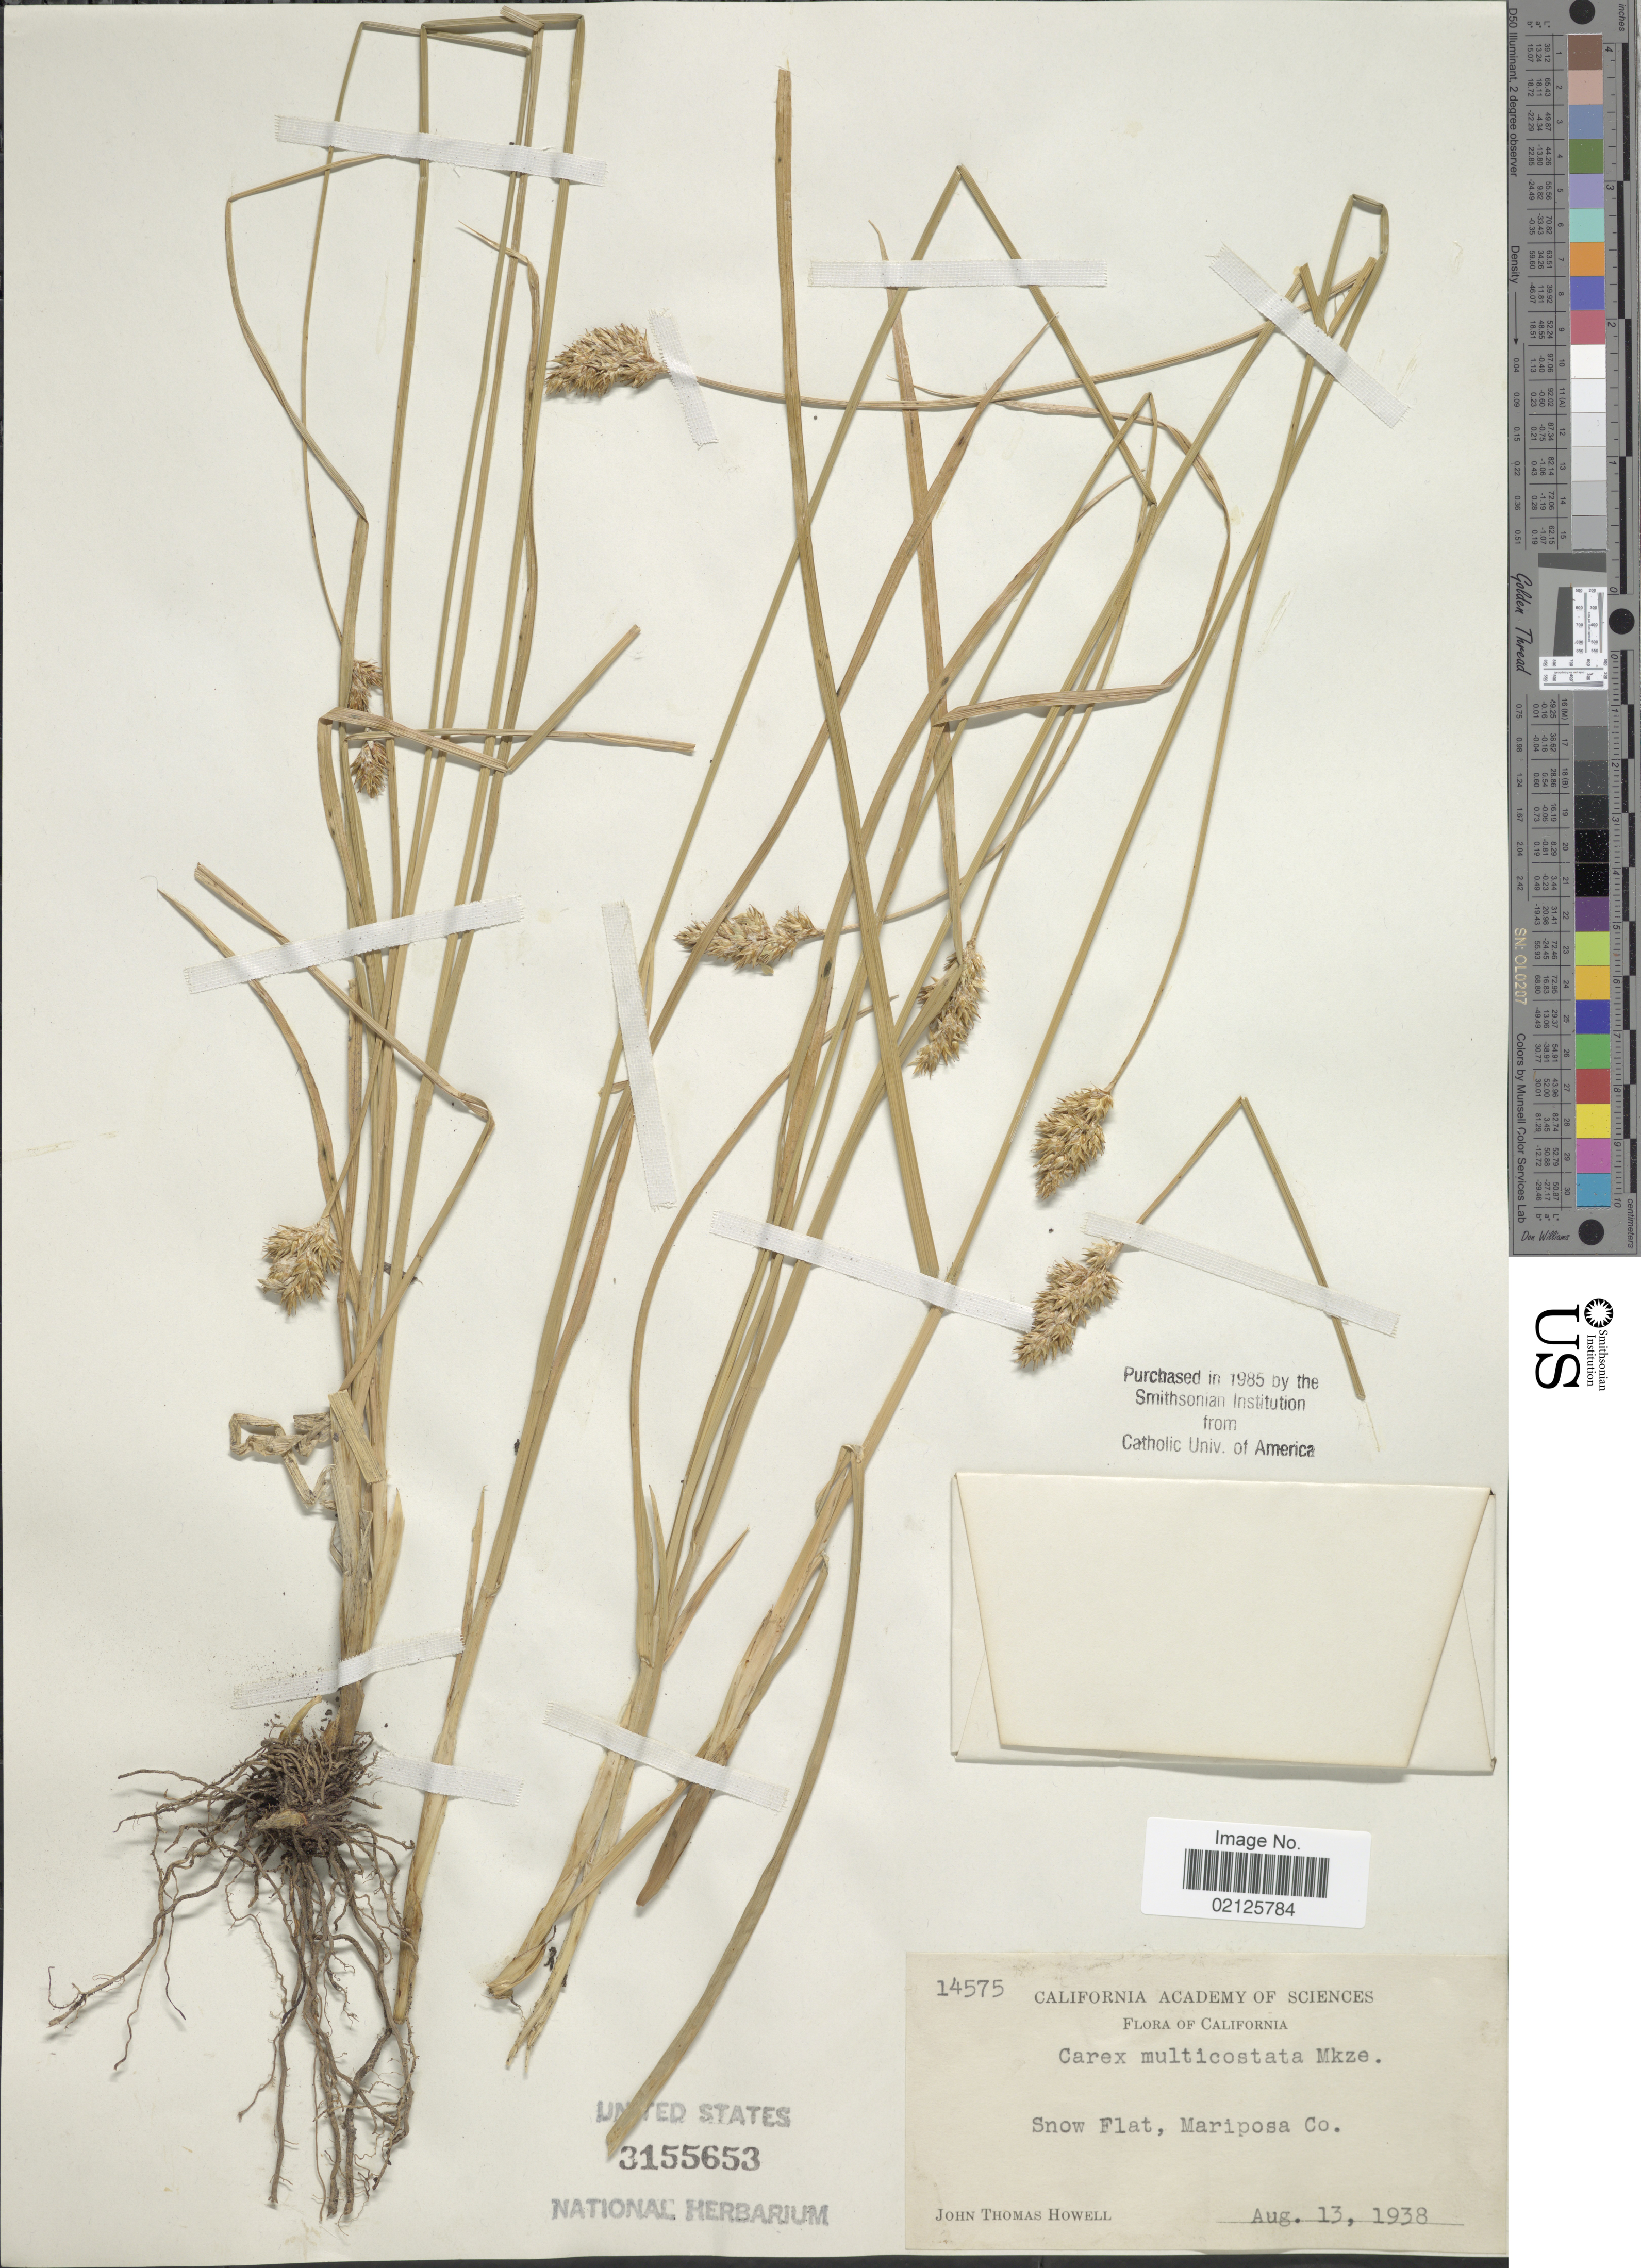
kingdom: Plantae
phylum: Tracheophyta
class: Liliopsida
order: Poales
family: Cyperaceae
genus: Carex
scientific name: Carex multicostata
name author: Mack.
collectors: J. T. Howell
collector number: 14575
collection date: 1938-08-13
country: United States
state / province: California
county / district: Mariposa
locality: Snow Flat, Mariposa Co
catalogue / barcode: US 3155653